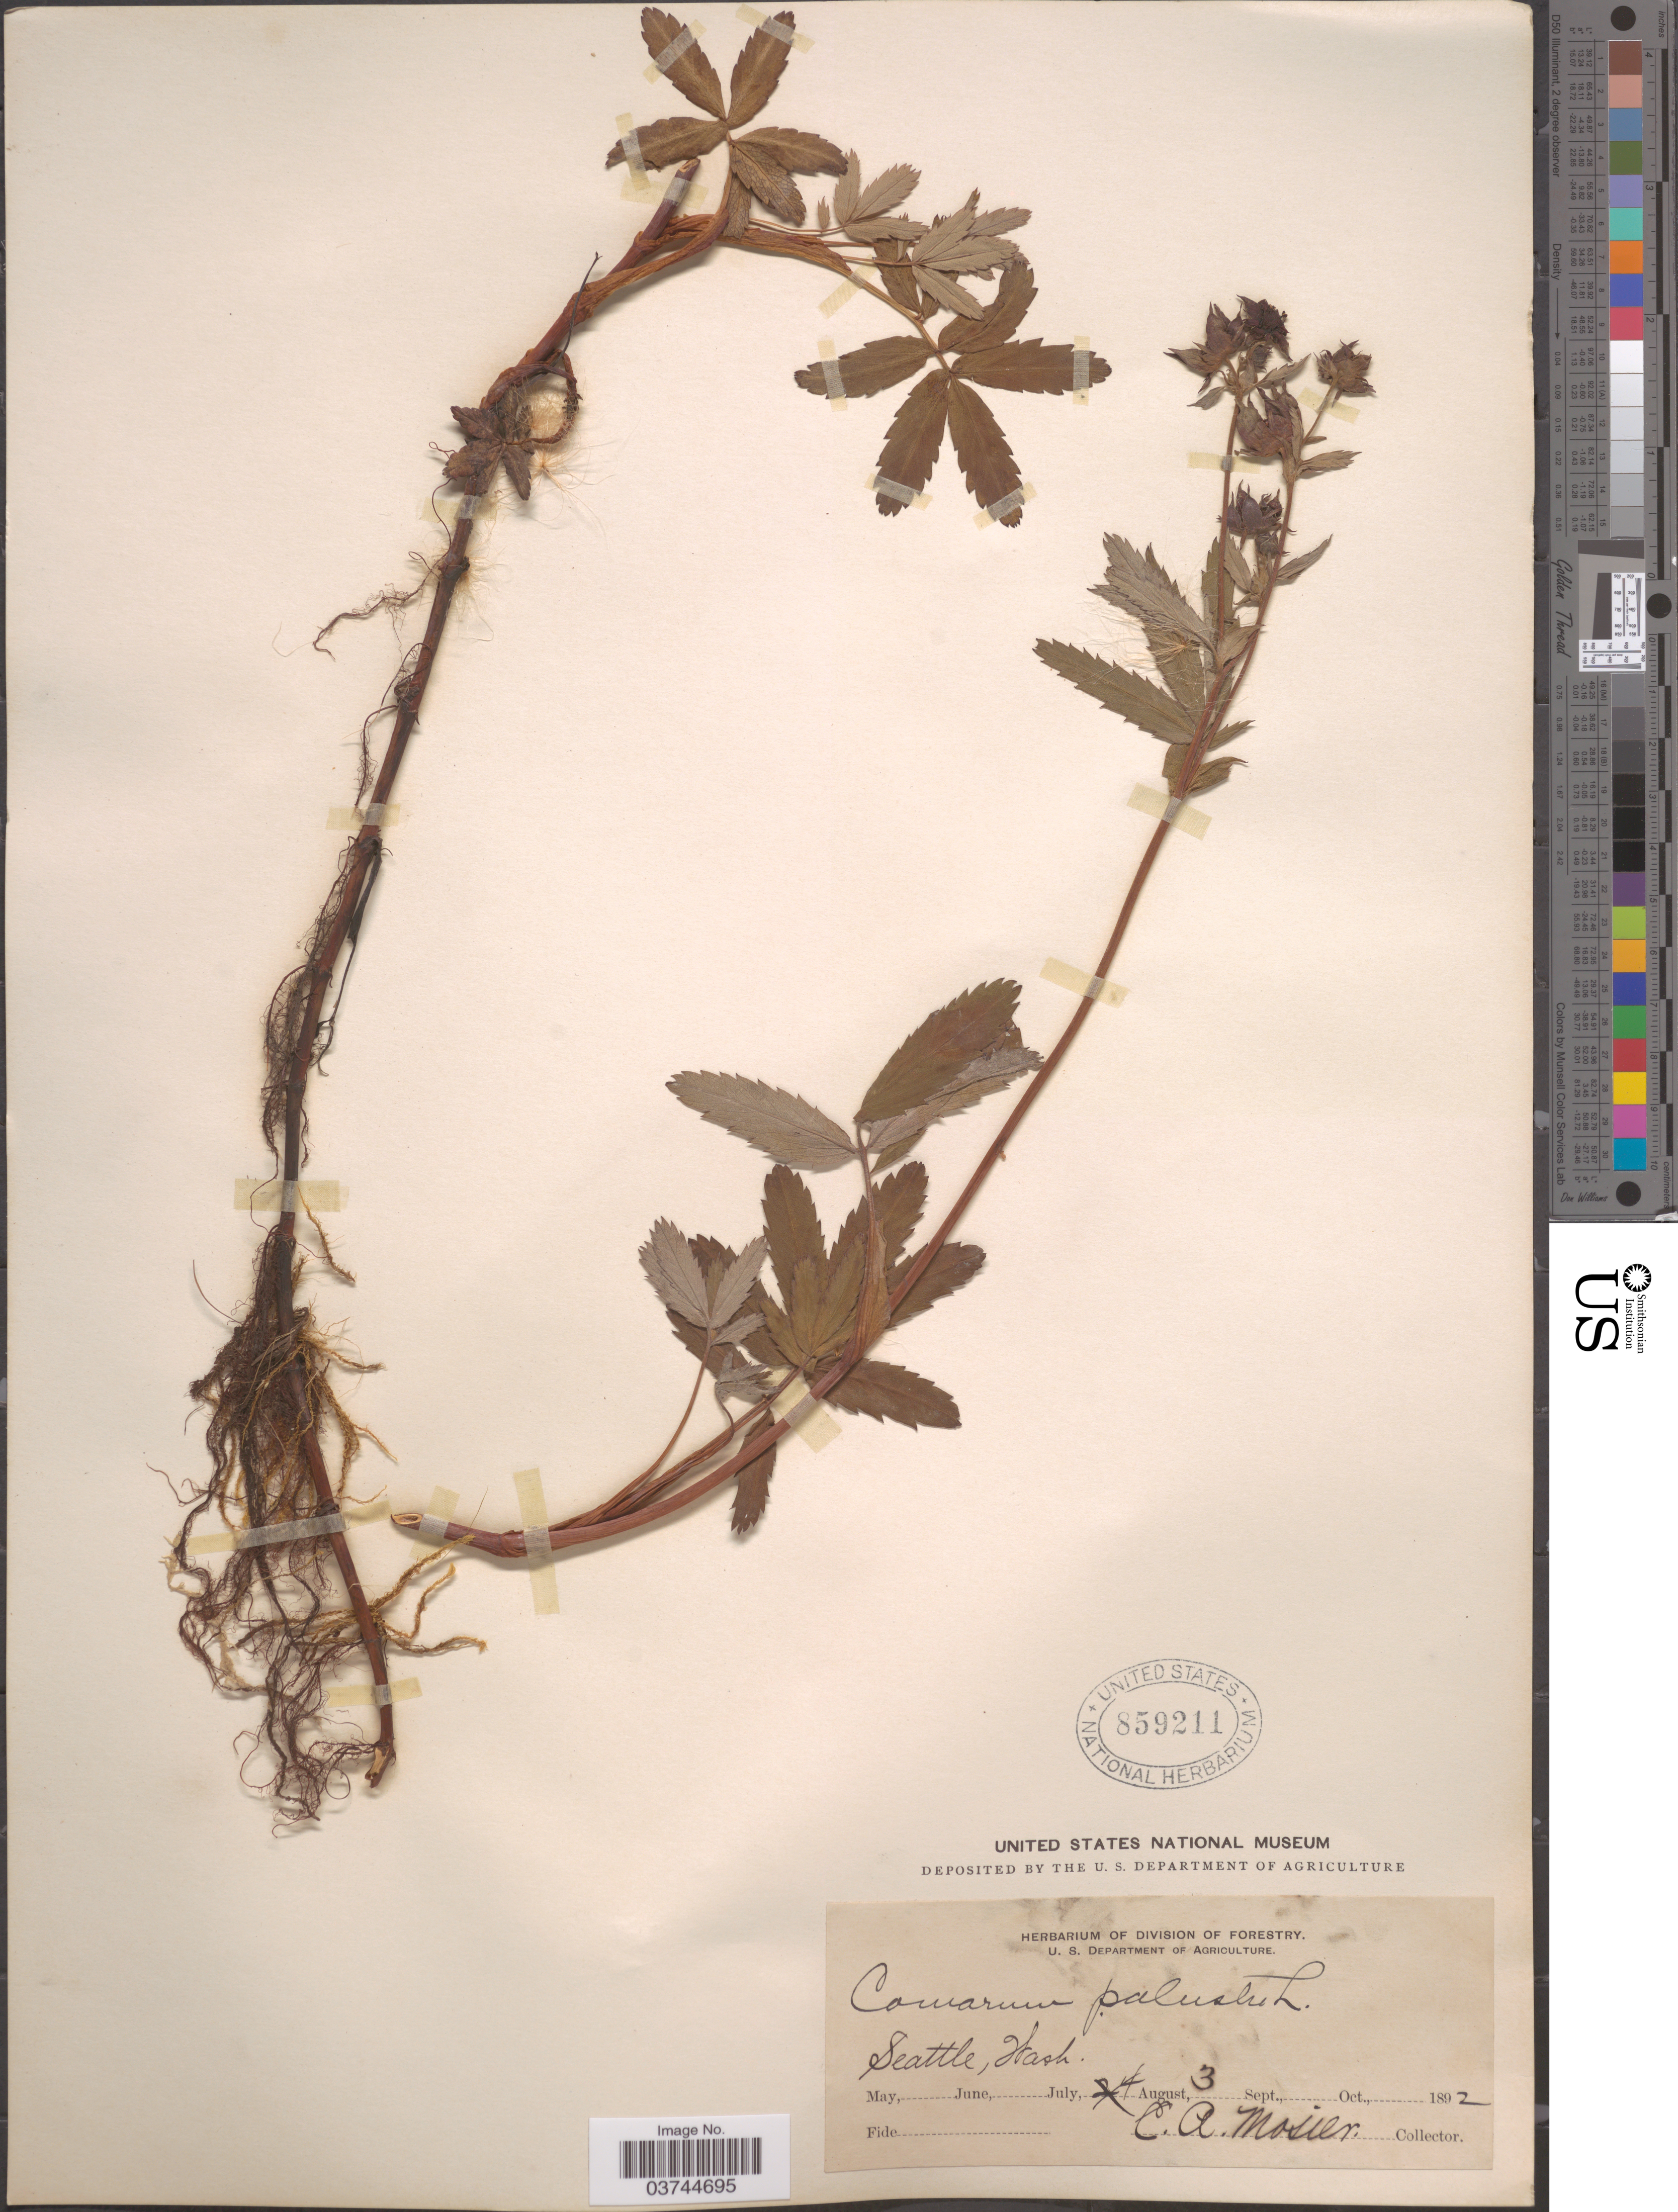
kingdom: Plantae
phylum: Tracheophyta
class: Magnoliopsida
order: Rosales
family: Rosaceae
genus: Comarum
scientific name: Comarum palustre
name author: L.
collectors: C. A. Mosier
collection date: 1892-08-03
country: United States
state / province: Washington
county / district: King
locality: Seattle.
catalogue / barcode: US 859211